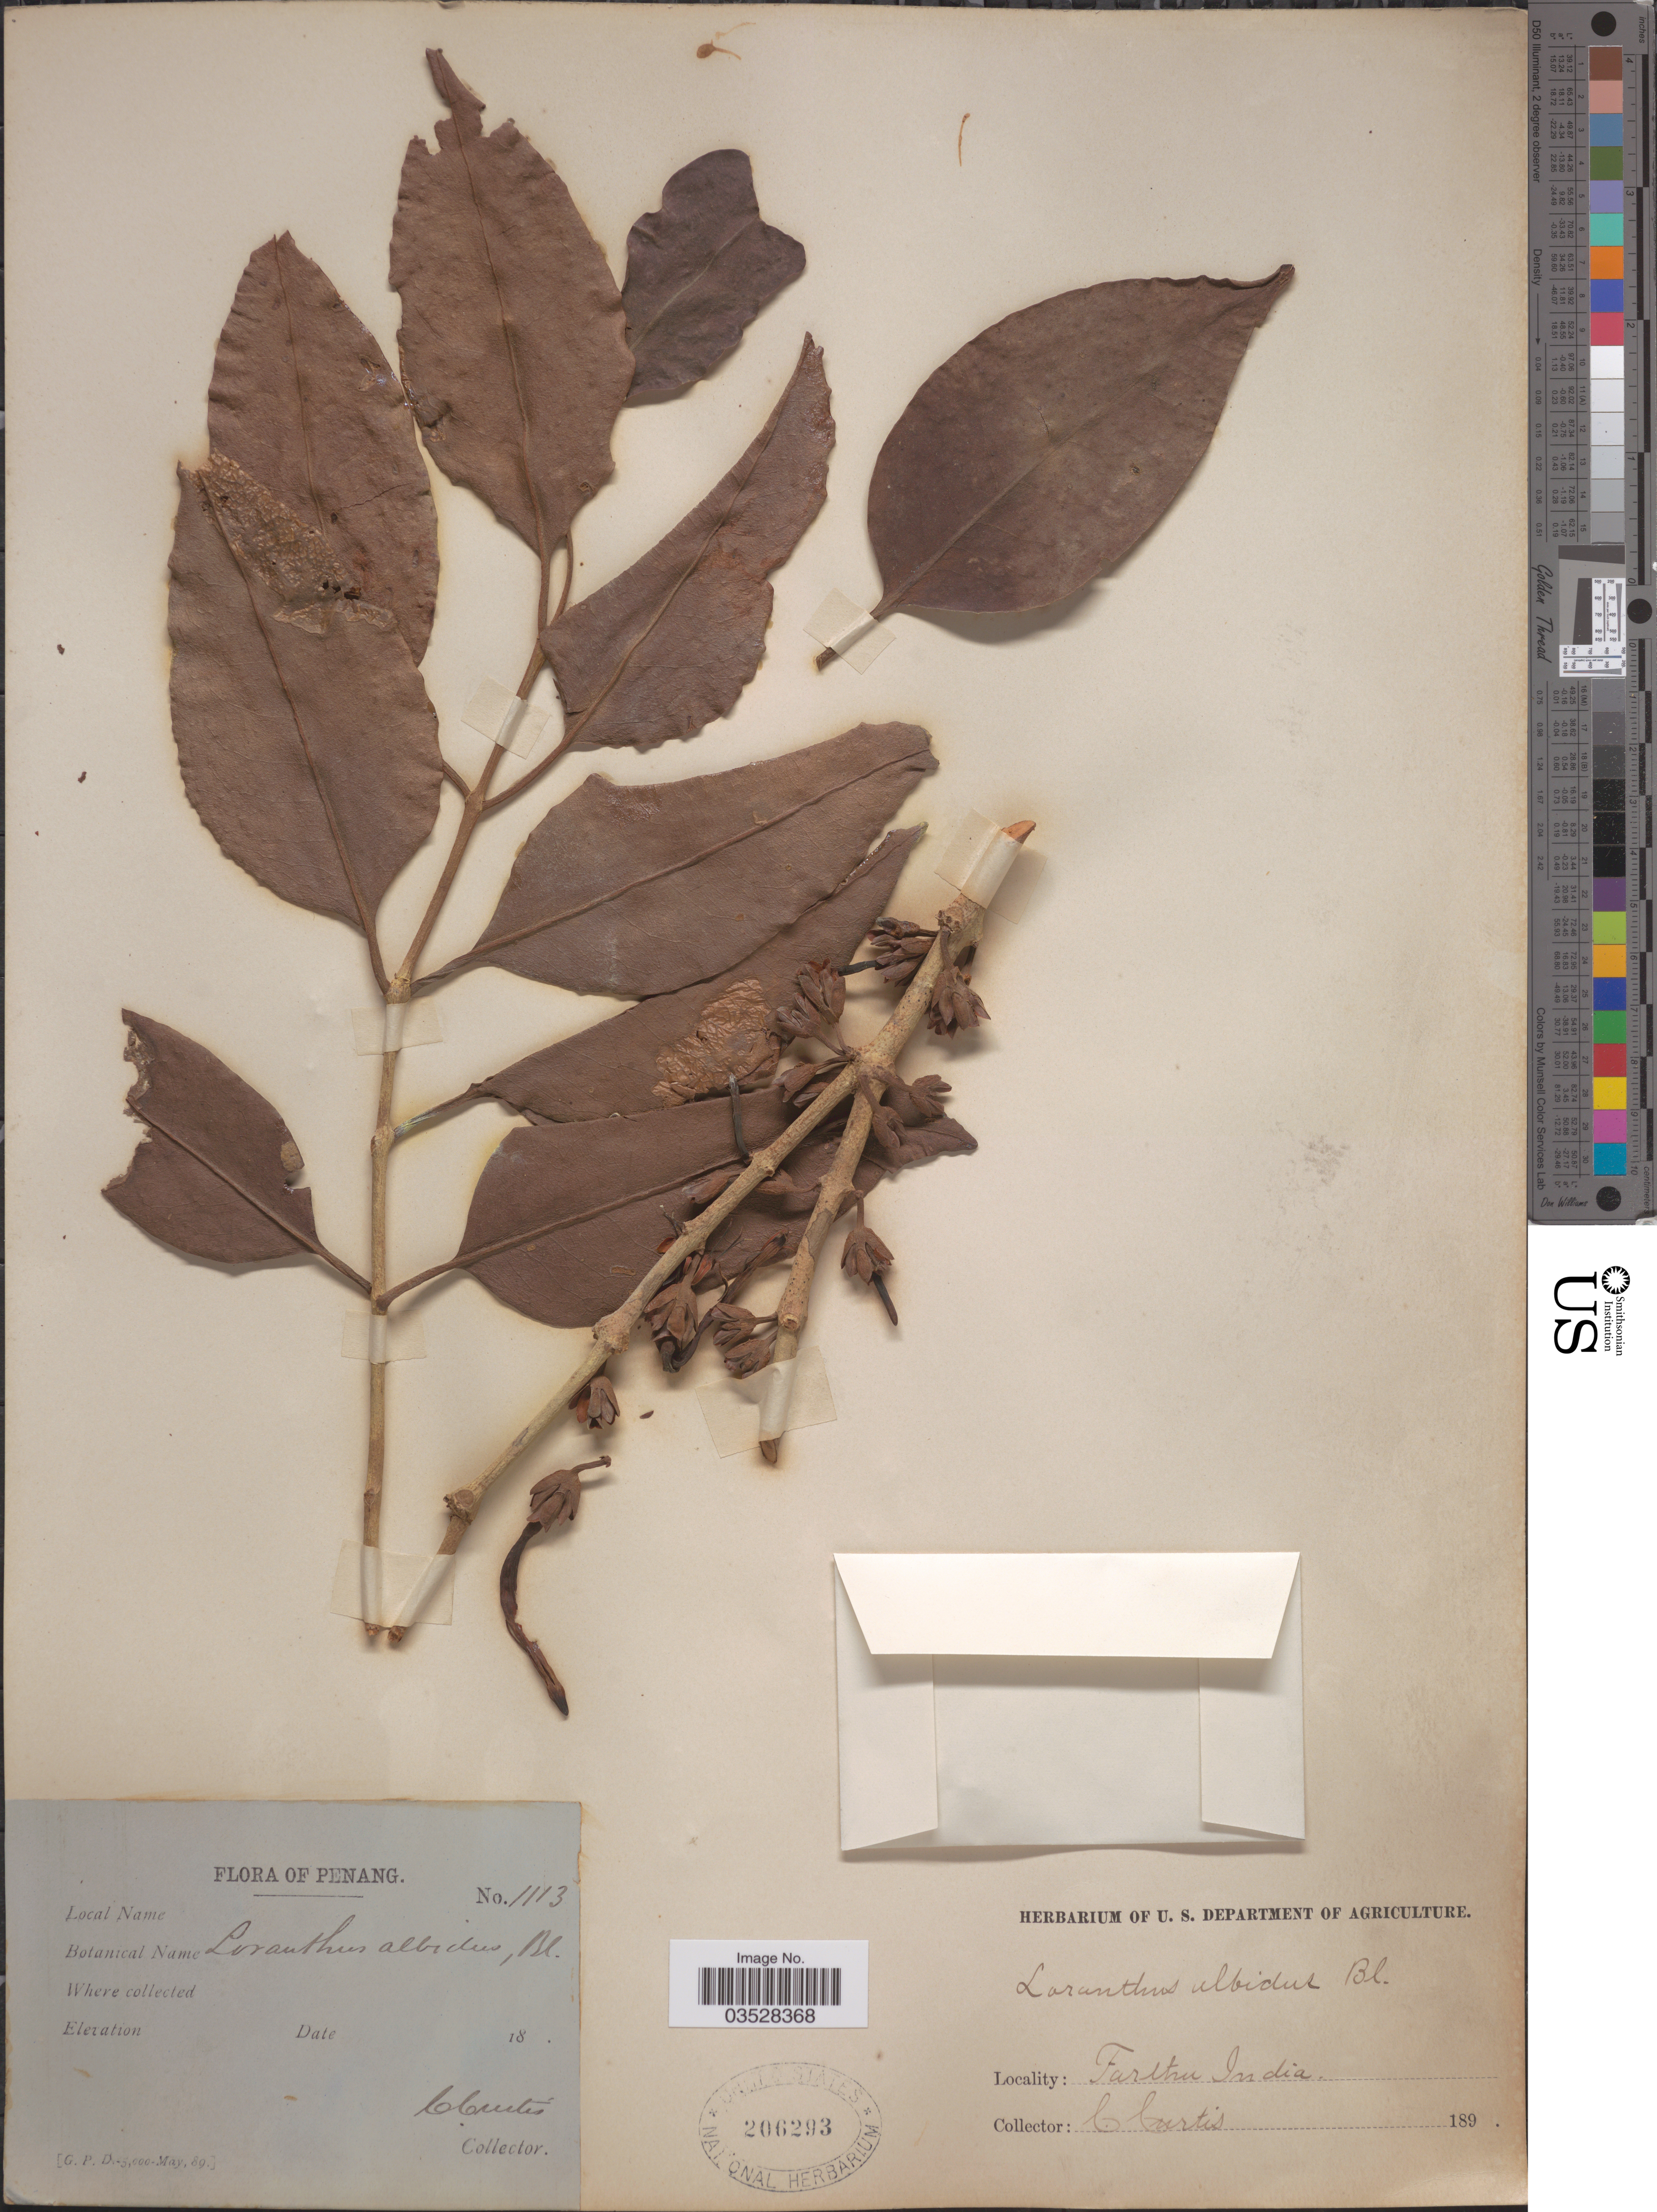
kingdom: Plantae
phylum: Tracheophyta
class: Magnoliopsida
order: Santalales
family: Loranthaceae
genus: Loranthus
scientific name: Loranthus adpressus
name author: (Tiegh.)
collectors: C. Curtis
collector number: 1113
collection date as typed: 189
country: Malaysia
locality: Further India. Penang.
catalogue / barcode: US 206293